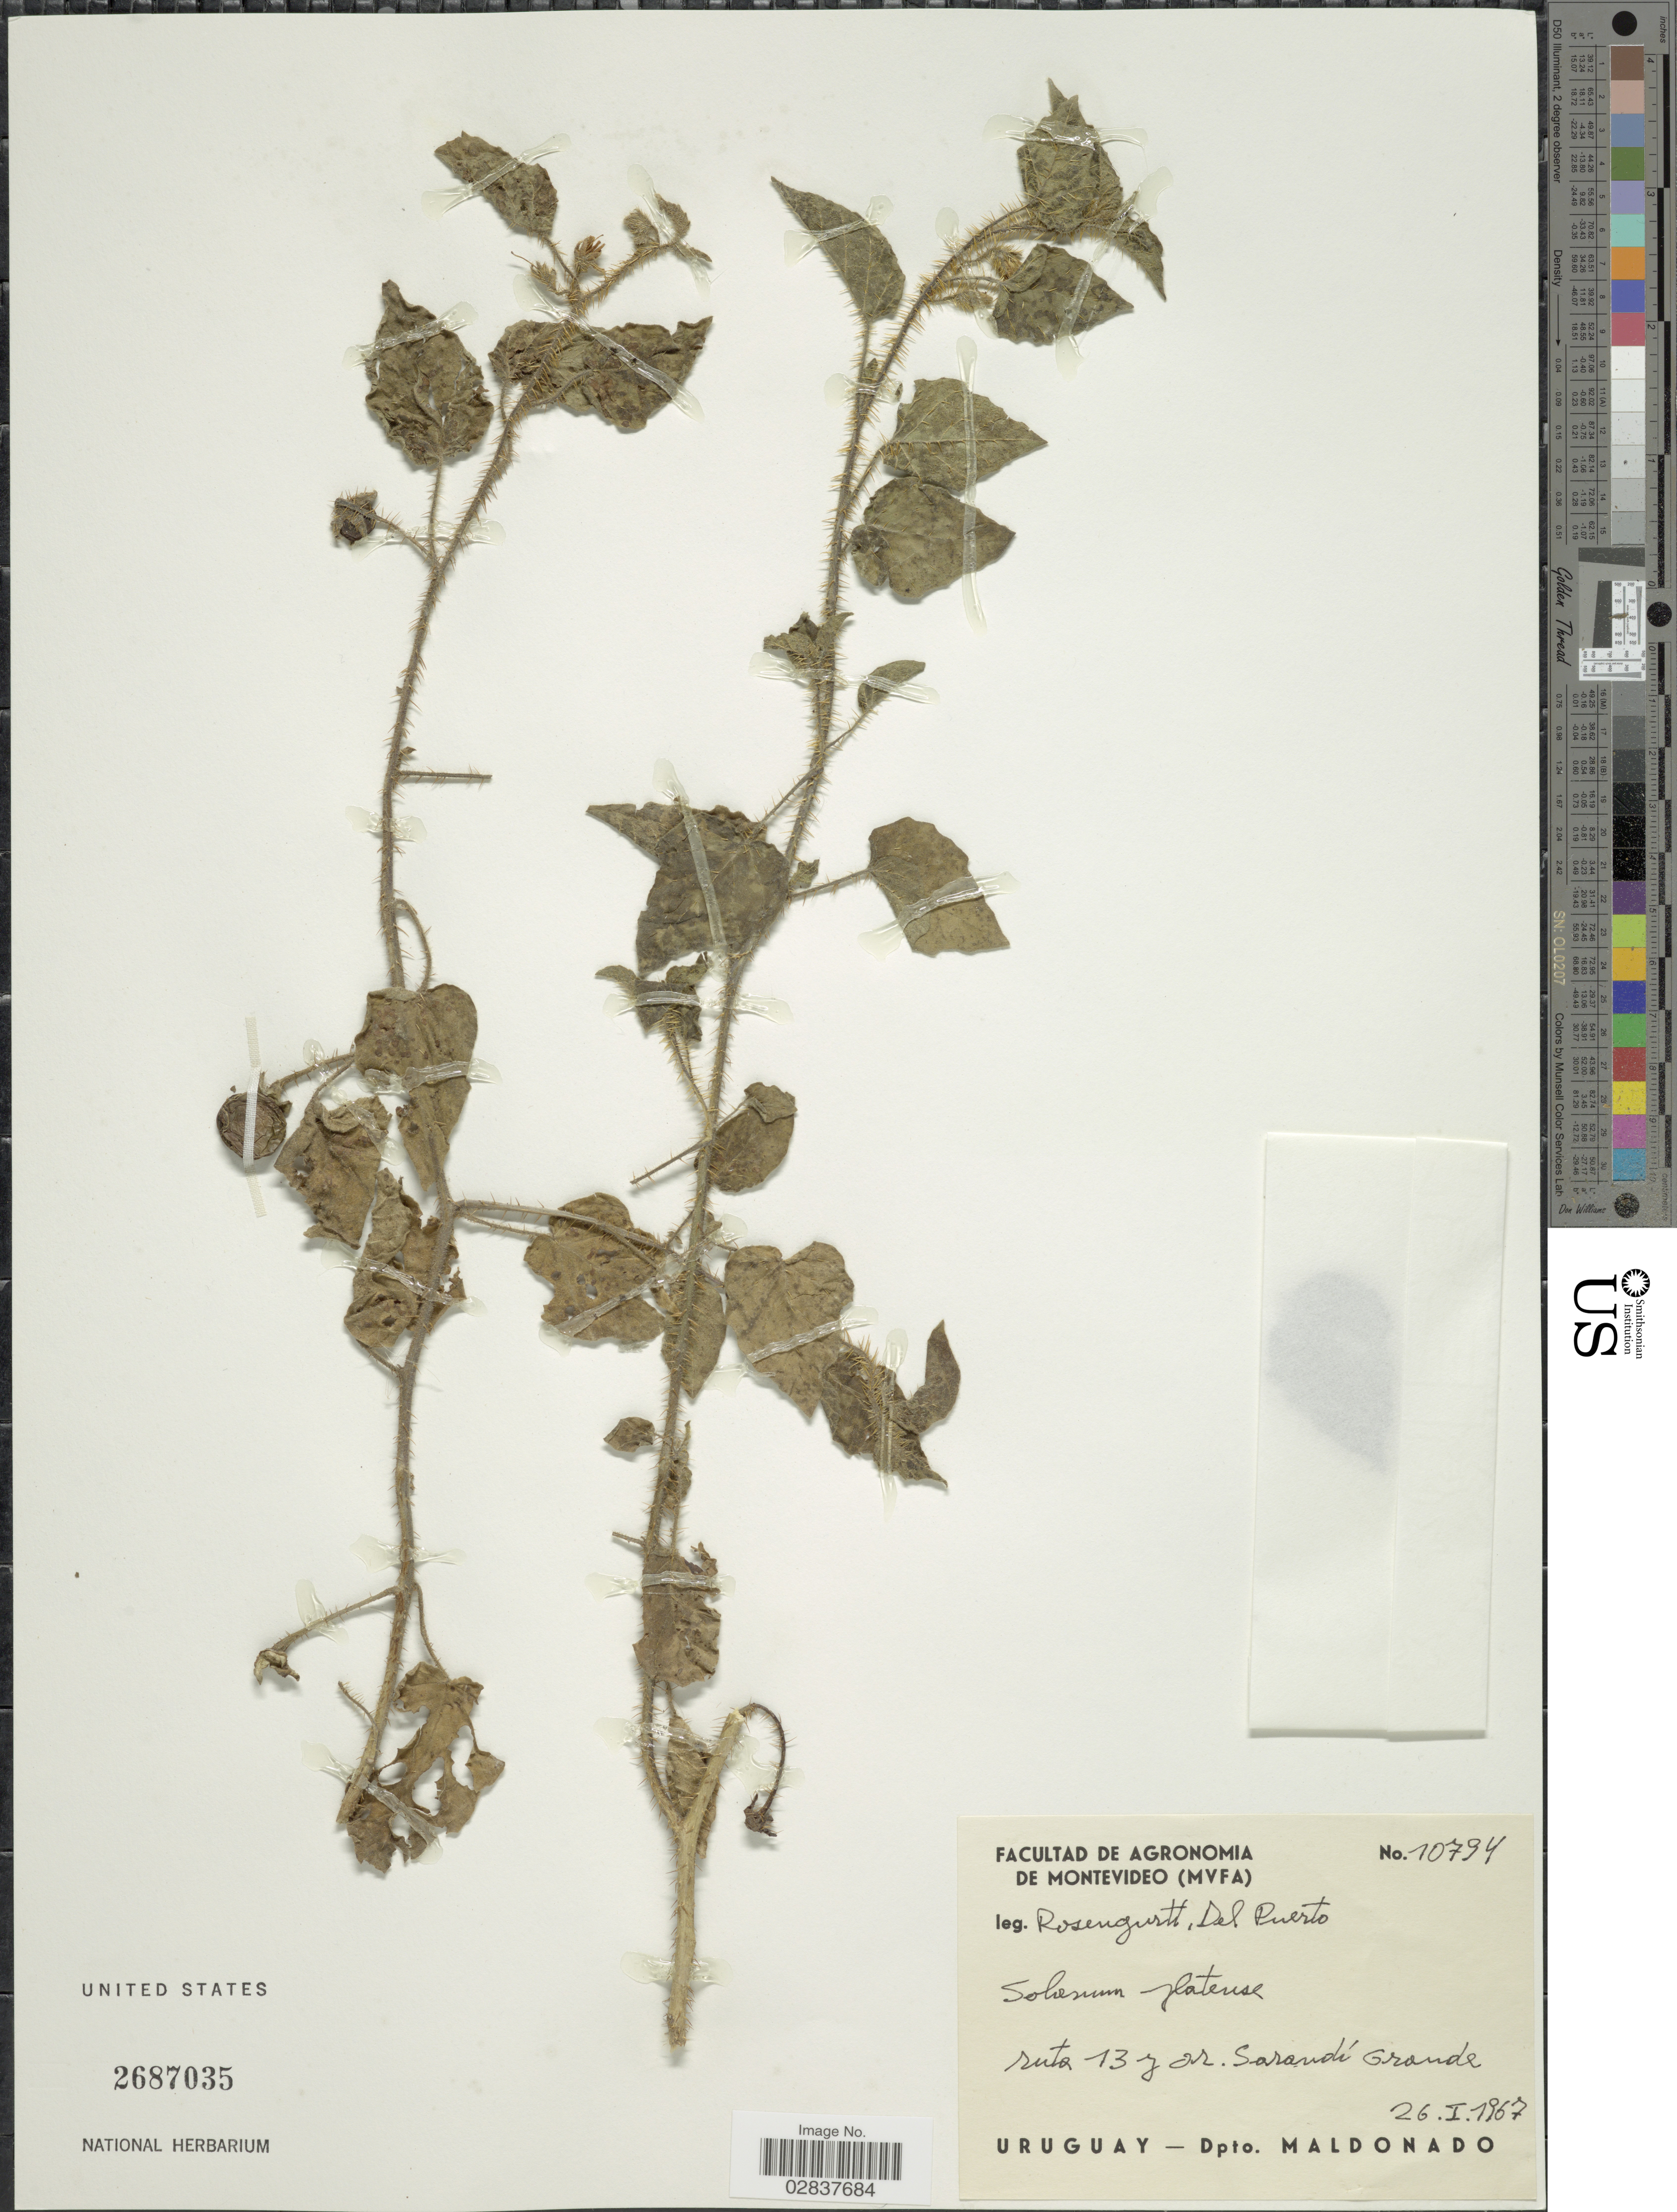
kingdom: Plantae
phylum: Tracheophyta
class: Magnoliopsida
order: Solanales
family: Solanaceae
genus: Solanum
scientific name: Solanum platense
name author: Dieckman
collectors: Rosengurtt & Del Puerto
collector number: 10794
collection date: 1967-01-26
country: Uruguay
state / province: Maldonado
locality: Ruto 13 y or Sarandí Grande. Dpto. Maldonado.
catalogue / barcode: US 2687035